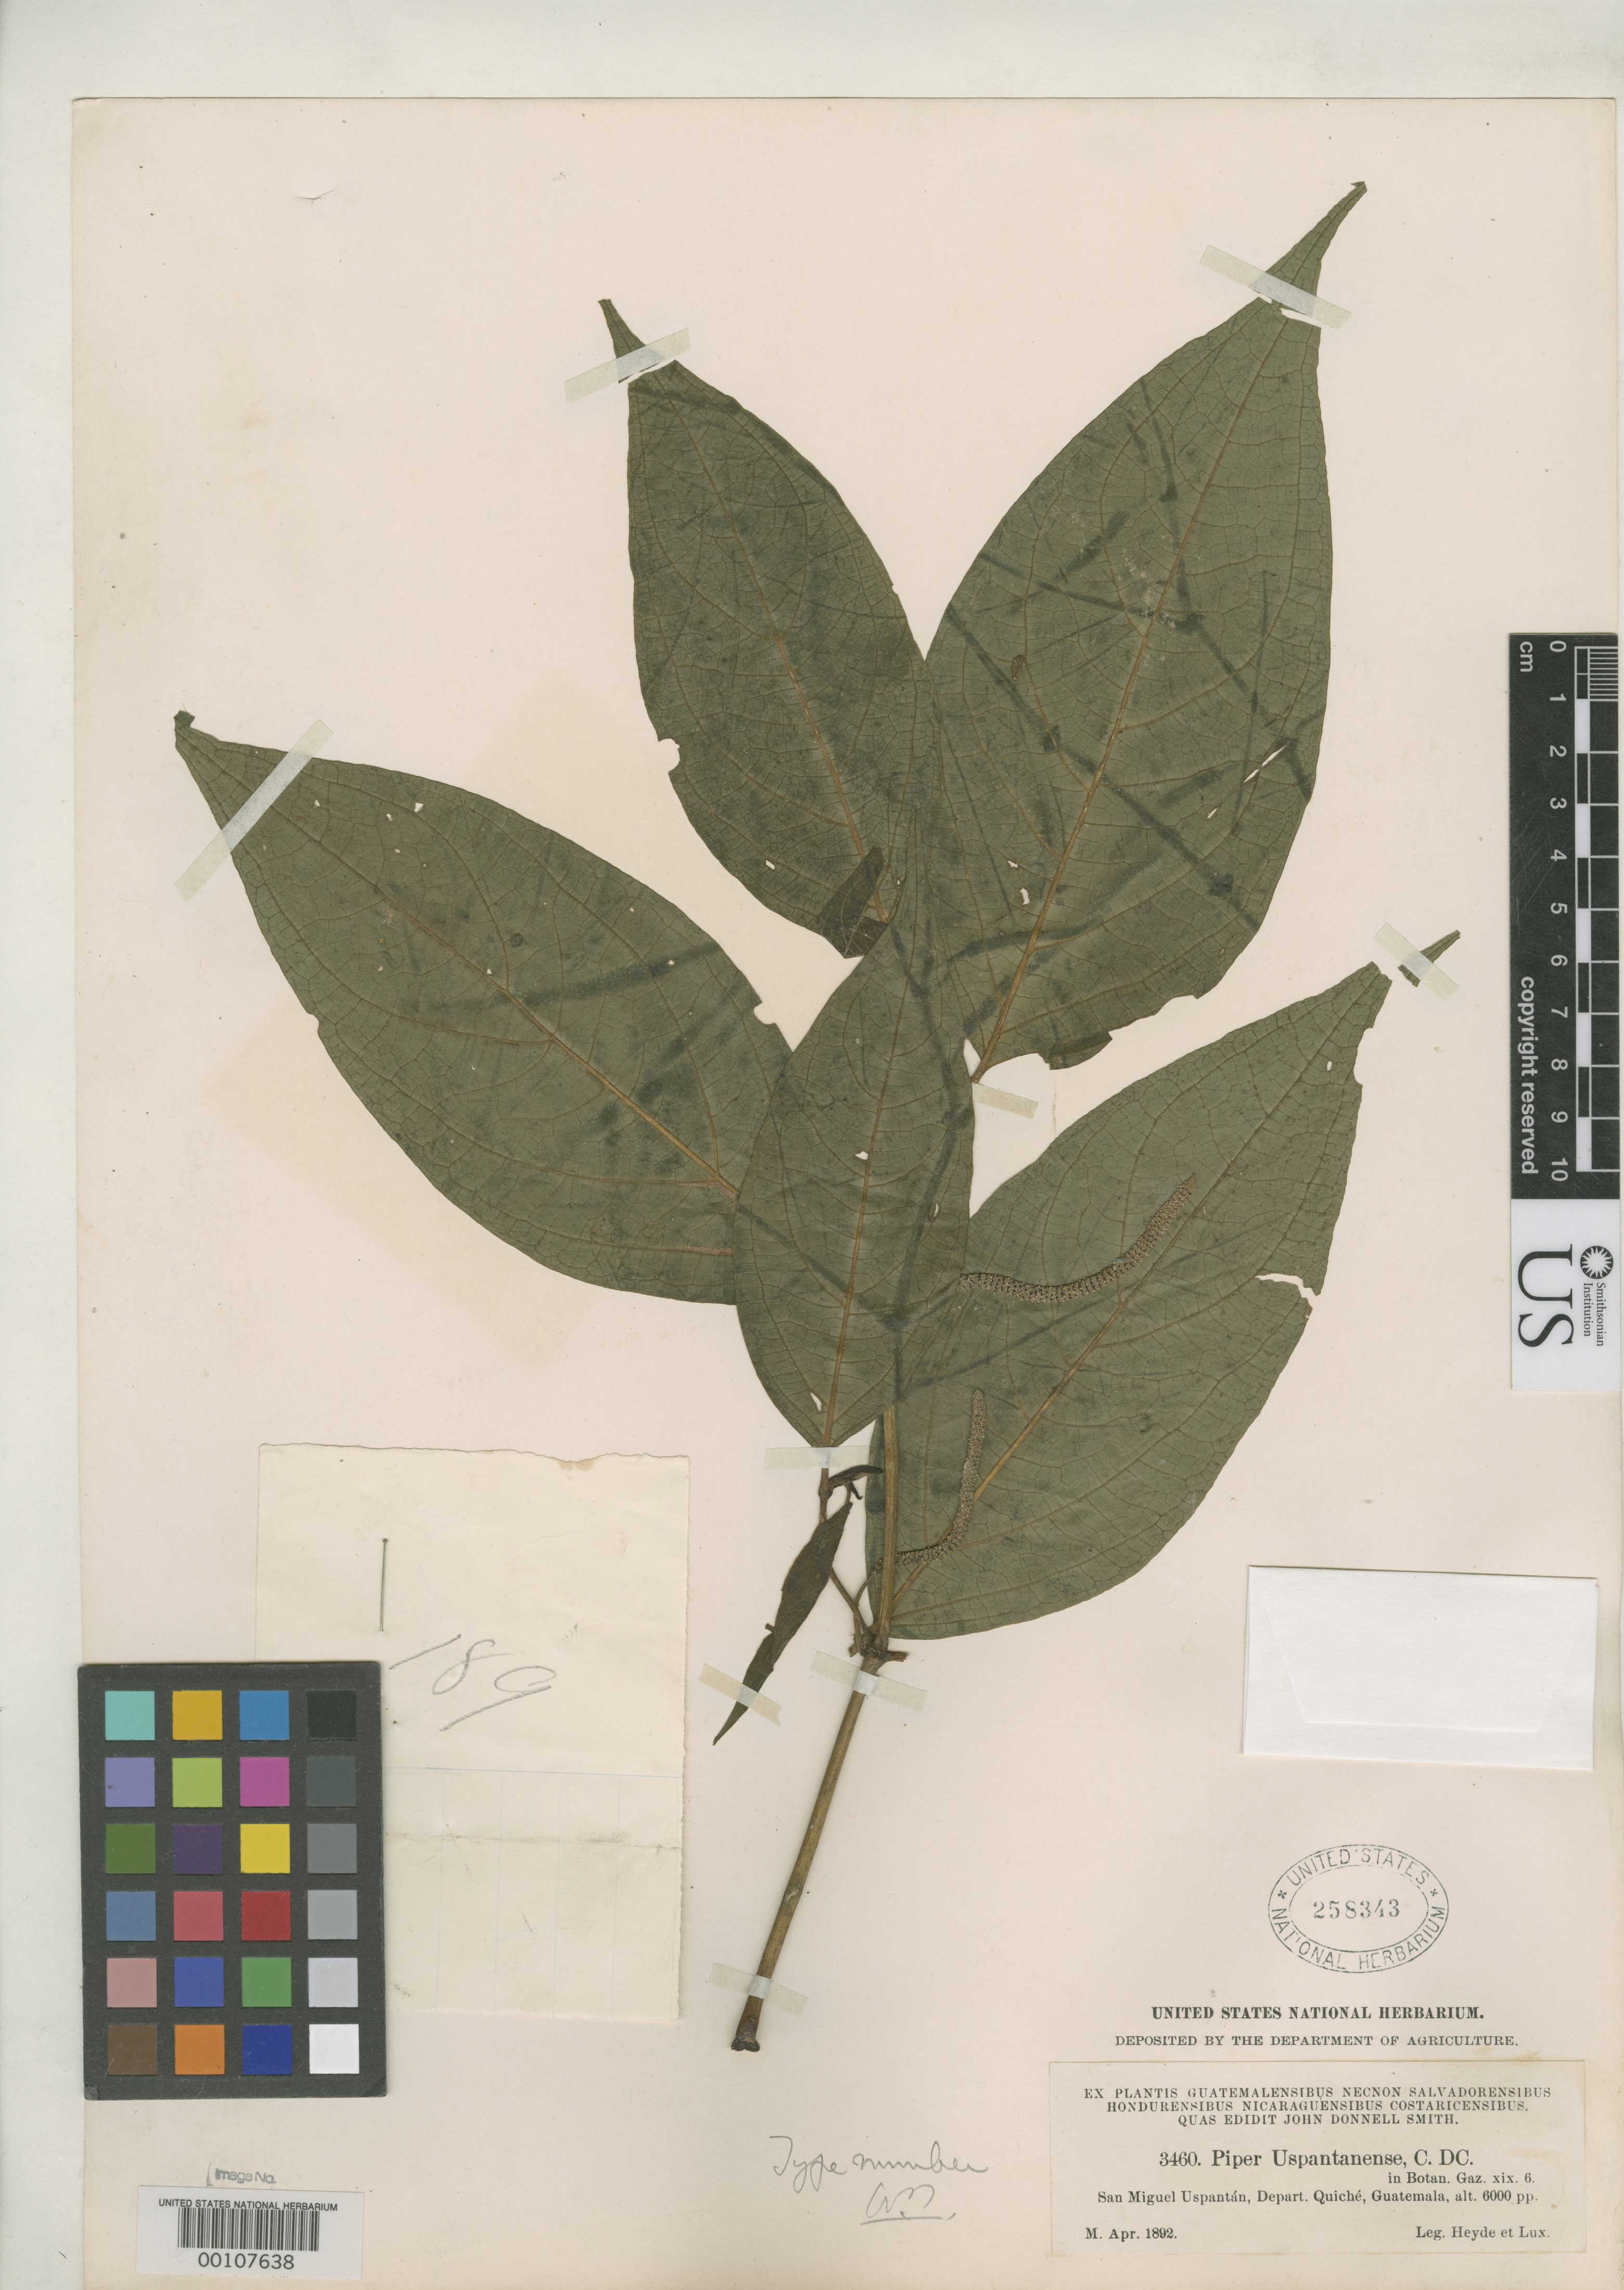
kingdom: Plantae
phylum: Tracheophyta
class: Magnoliopsida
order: Piperales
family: Piperaceae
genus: Piper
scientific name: Piper uspantanense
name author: C. DC.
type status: Isosyntype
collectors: E. T. Heyde & E. Lux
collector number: J.D.S. 3460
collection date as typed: Apr 1892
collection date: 1892-04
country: Guatemala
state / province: El Quiché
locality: San Miguel Uspantán.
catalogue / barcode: US 258343